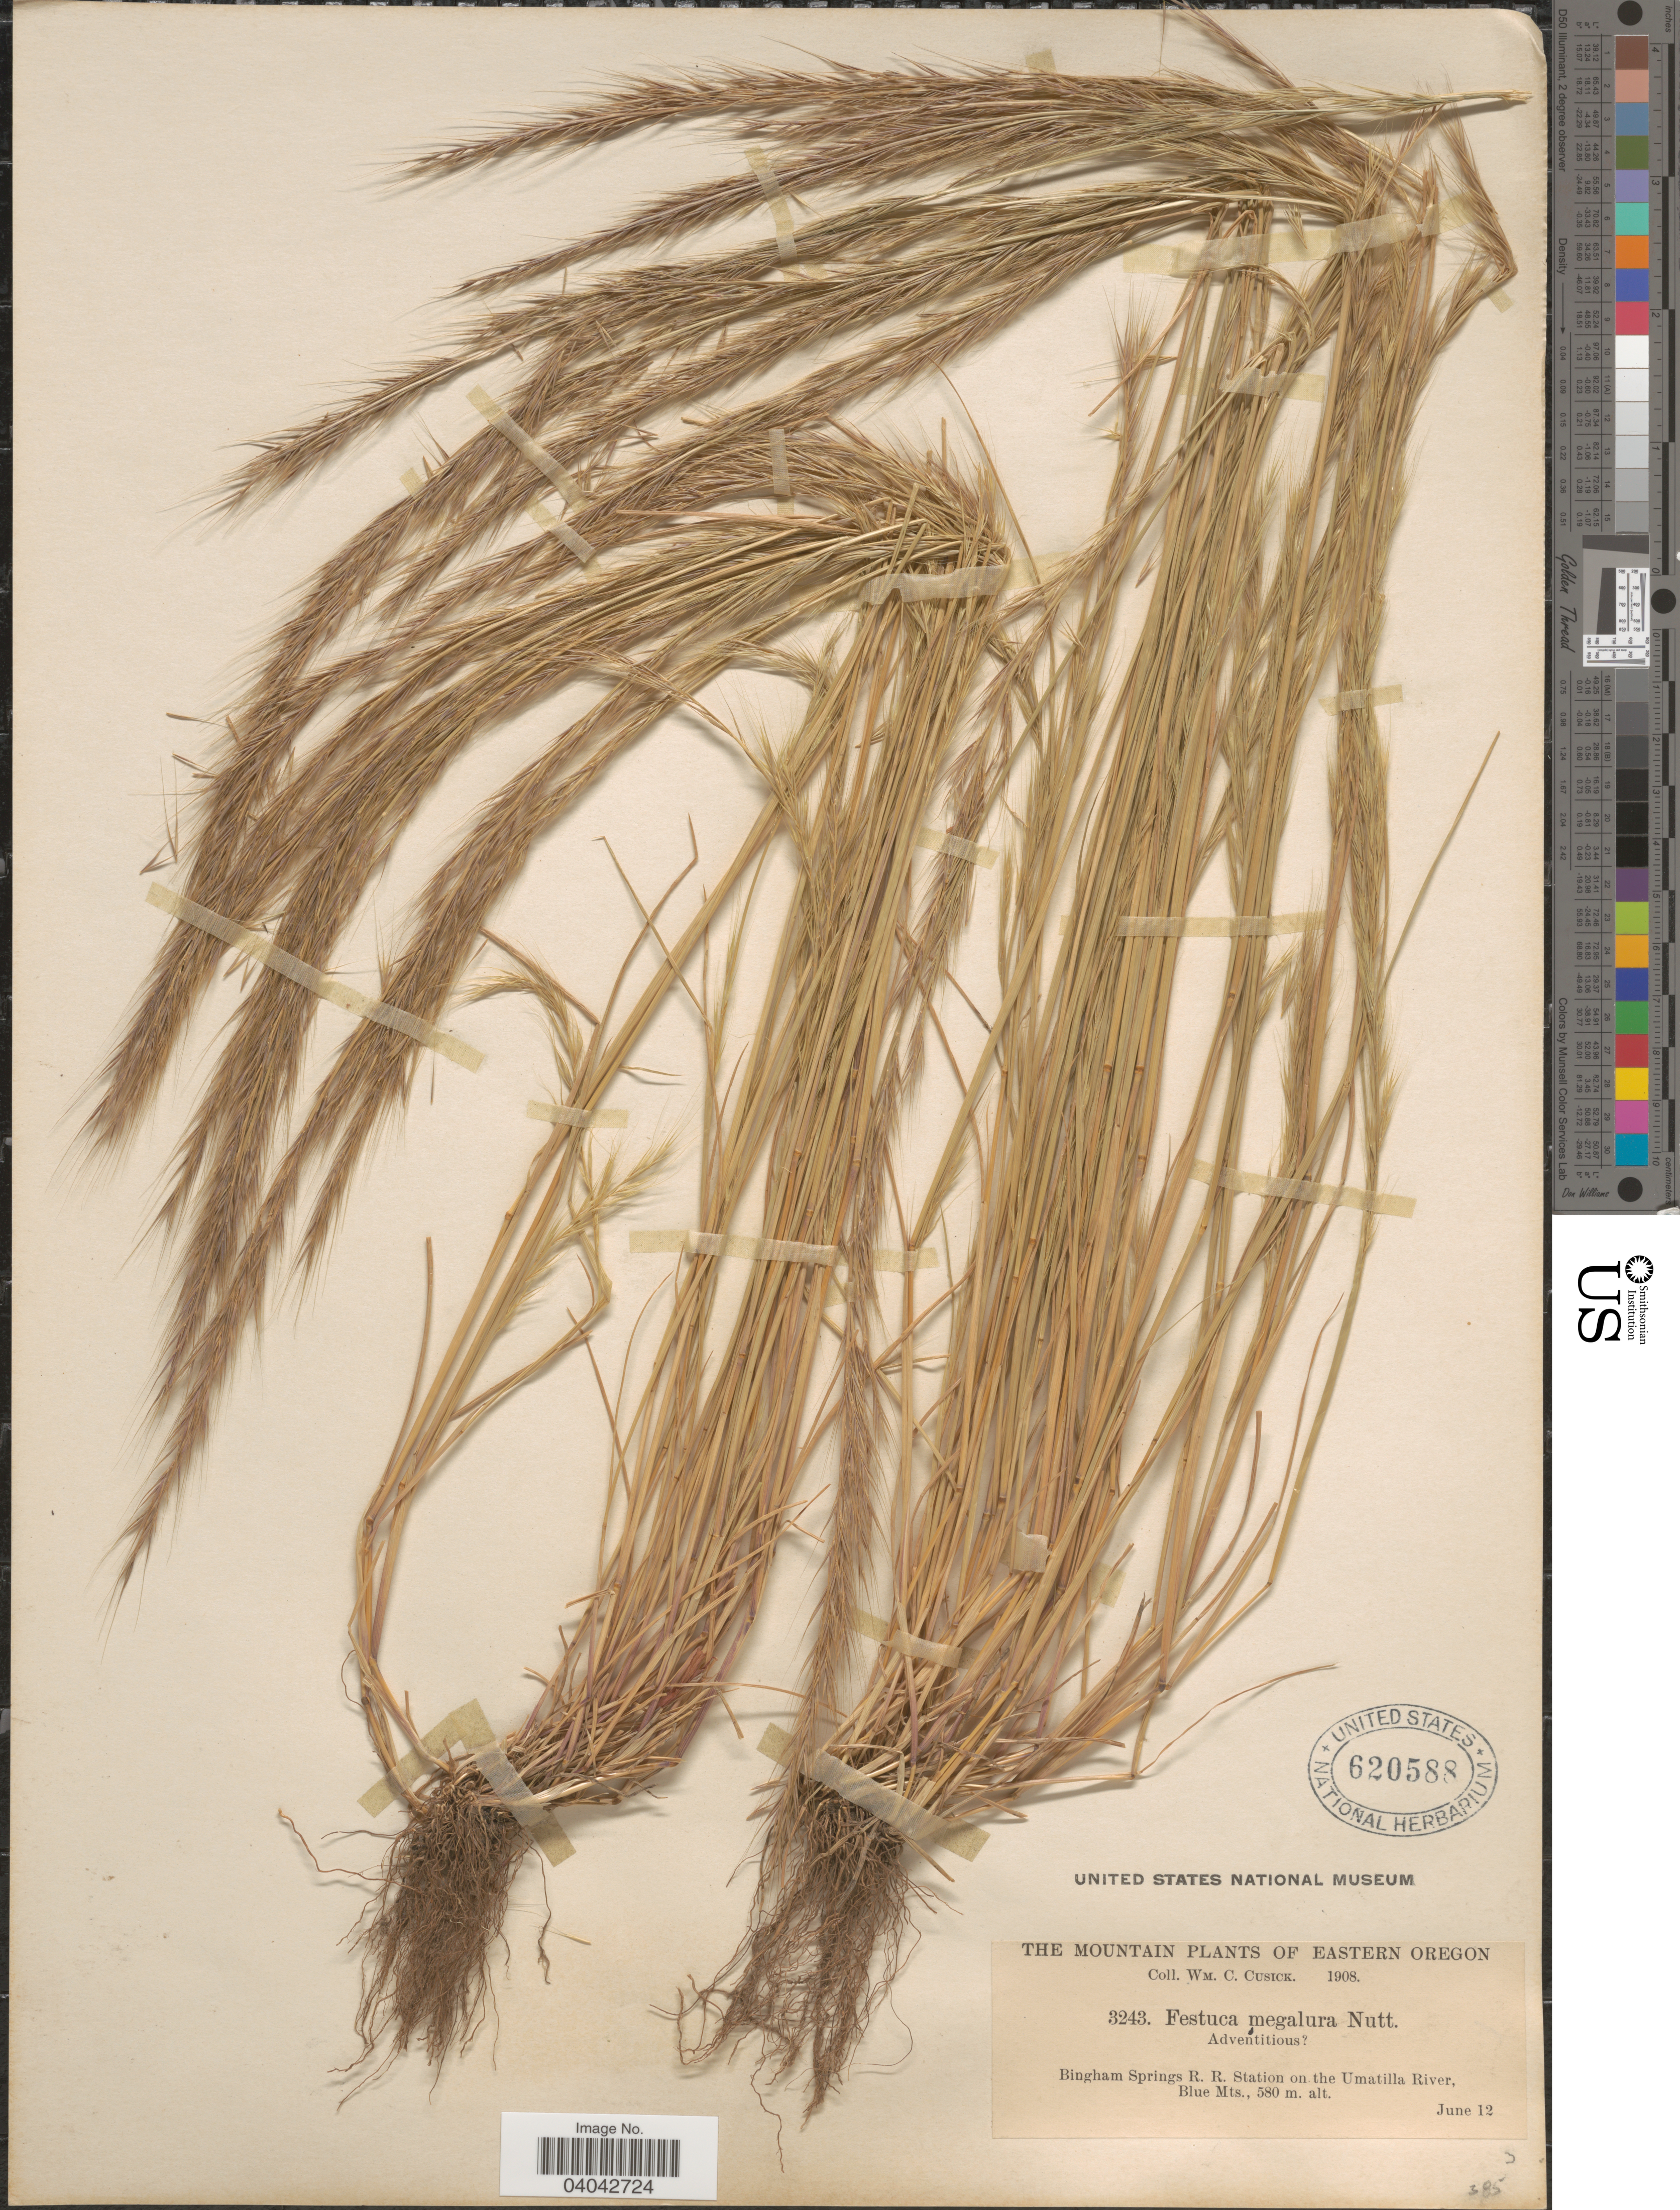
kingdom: Plantae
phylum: Tracheophyta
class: Liliopsida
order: Poales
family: Poaceae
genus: Festuca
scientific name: Festuca megalura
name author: Nutt.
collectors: W. C. Cusick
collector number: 3243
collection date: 1908-06-12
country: United States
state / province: Oregon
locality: Eastern Oregon. Bingham Springs R. R. Station on the Umatilla River, Blue Mts.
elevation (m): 580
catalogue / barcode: US 620588